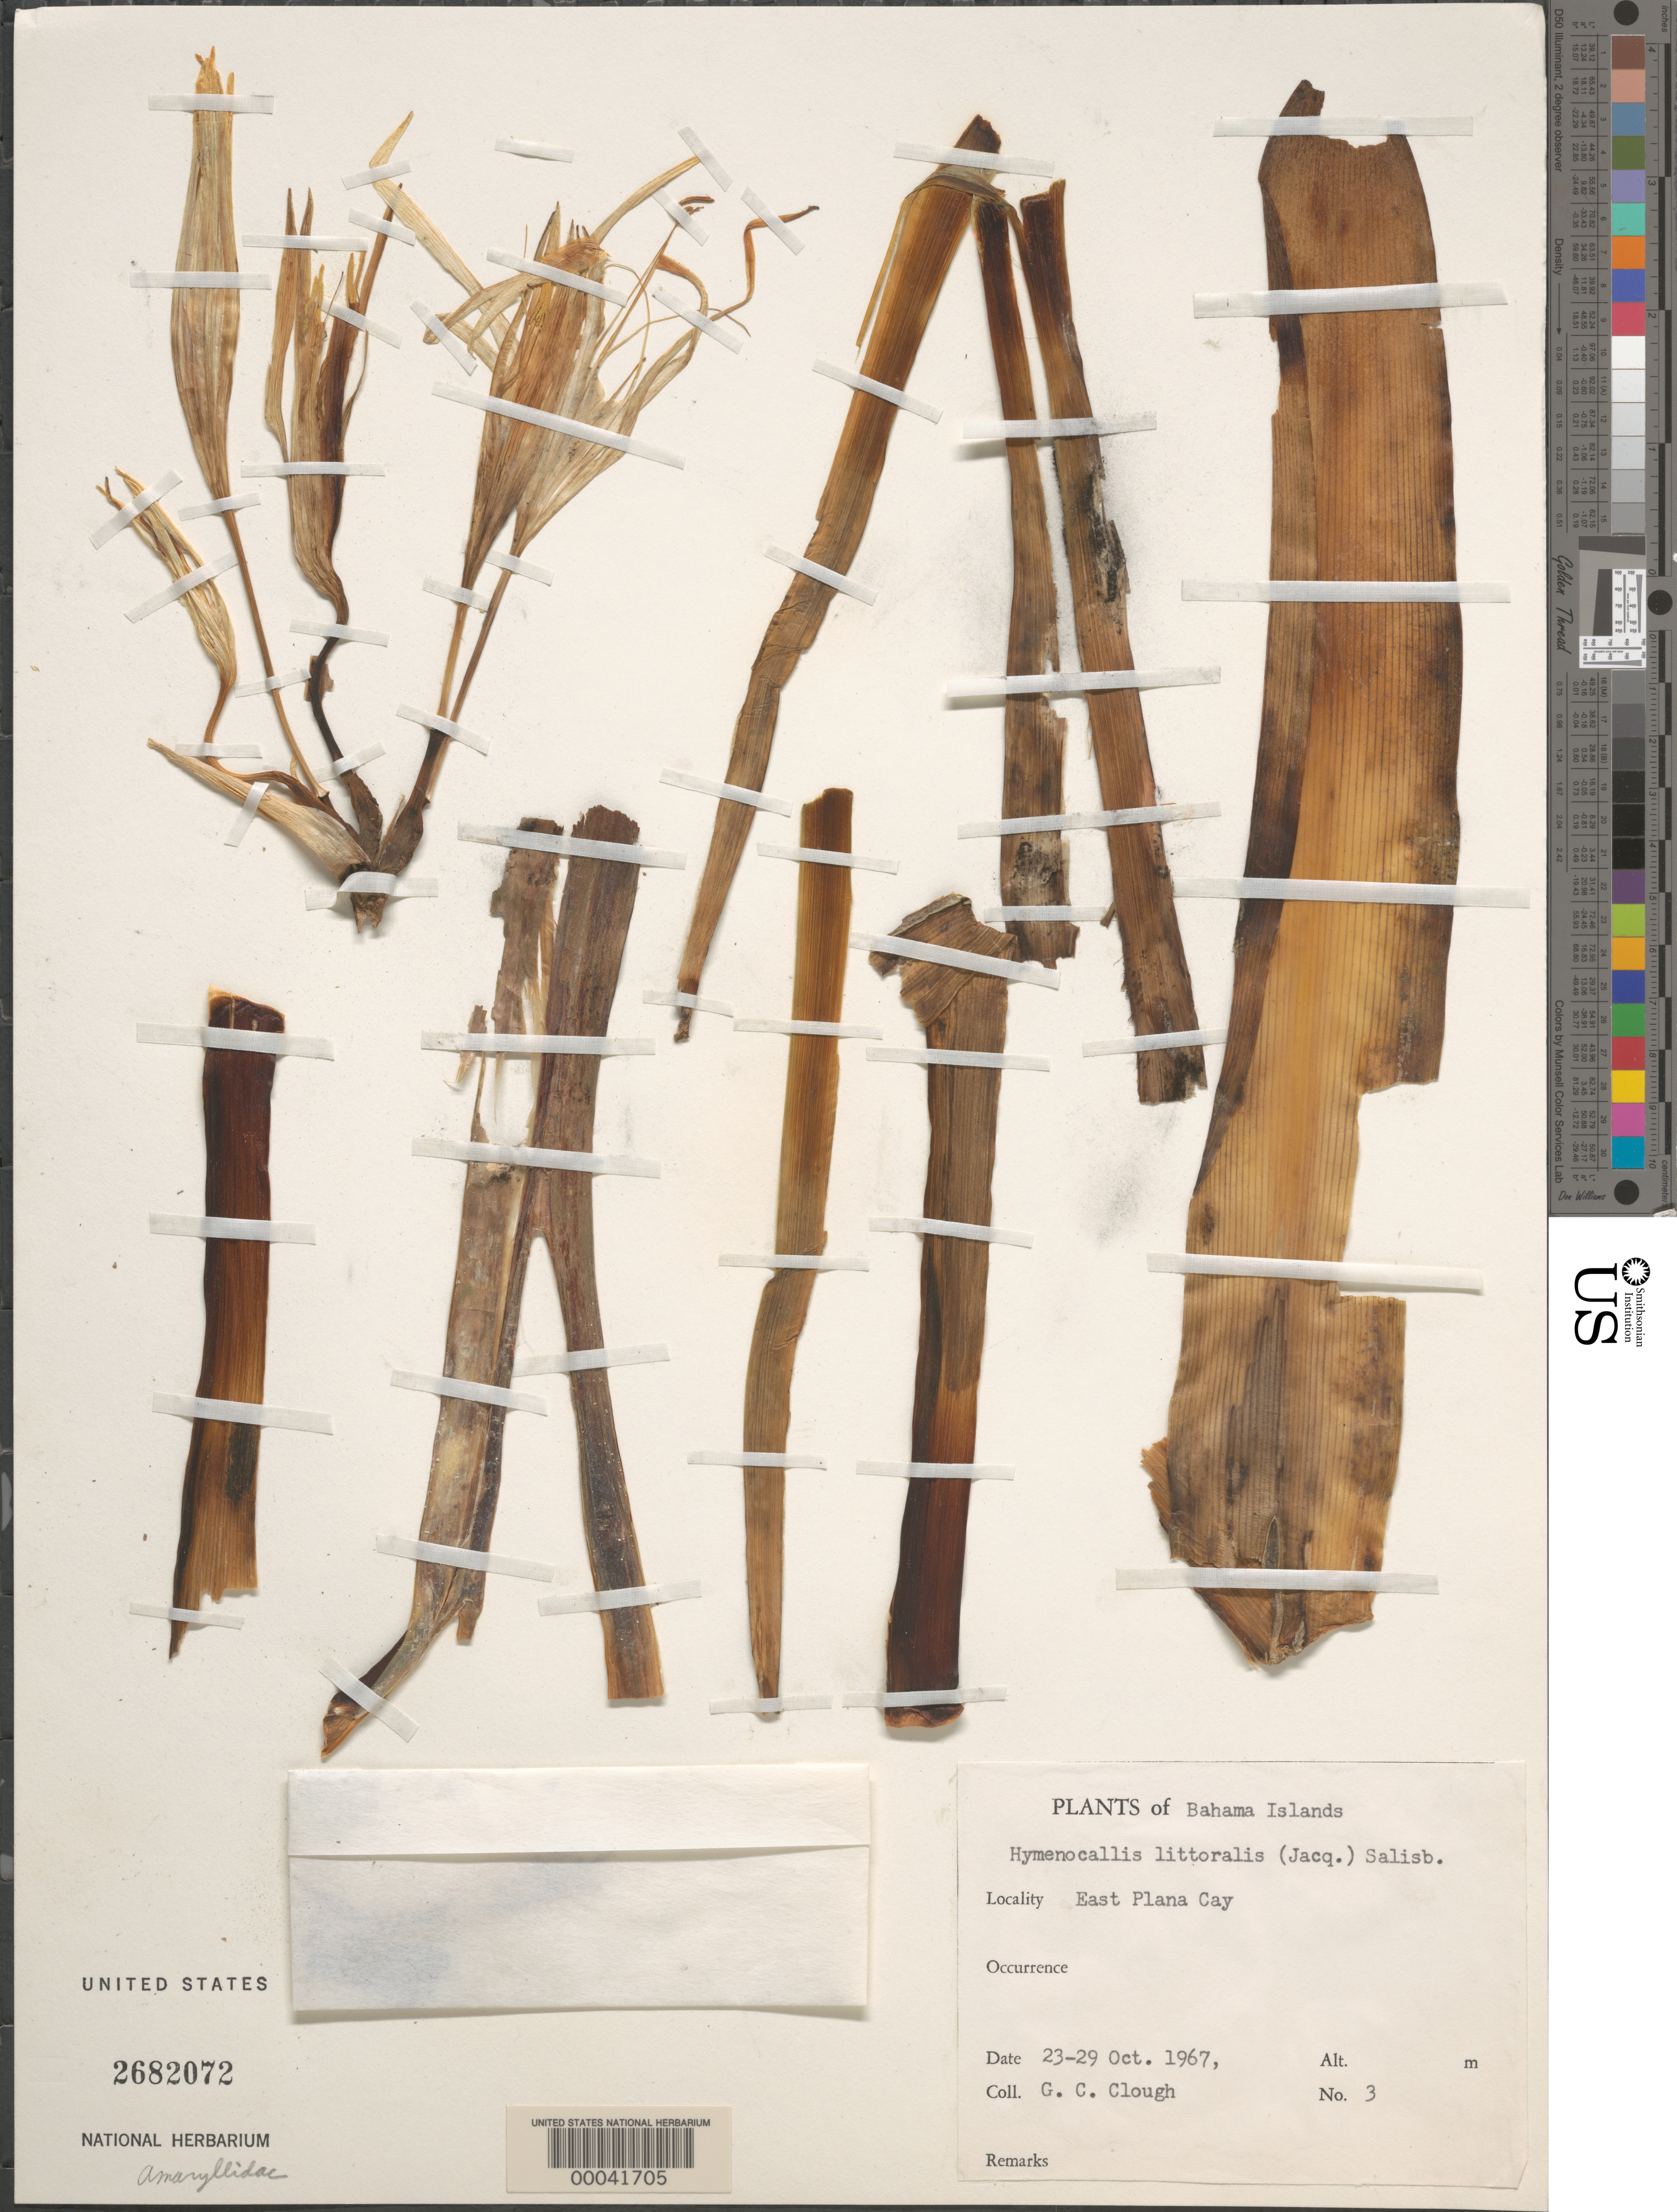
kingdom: Plantae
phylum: Tracheophyta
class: Liliopsida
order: Asparagales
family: Amaryllidaceae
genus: Hymenocallis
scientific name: Hymenocallis littoralis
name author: (Jacq.) Salisb.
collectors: G. Clough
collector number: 3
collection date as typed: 23 Oct 1967 to 29 Oct 1967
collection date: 1967-10-23/1967-10-29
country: Bahamas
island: Plana Cays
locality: East plana cay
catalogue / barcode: US 2682072